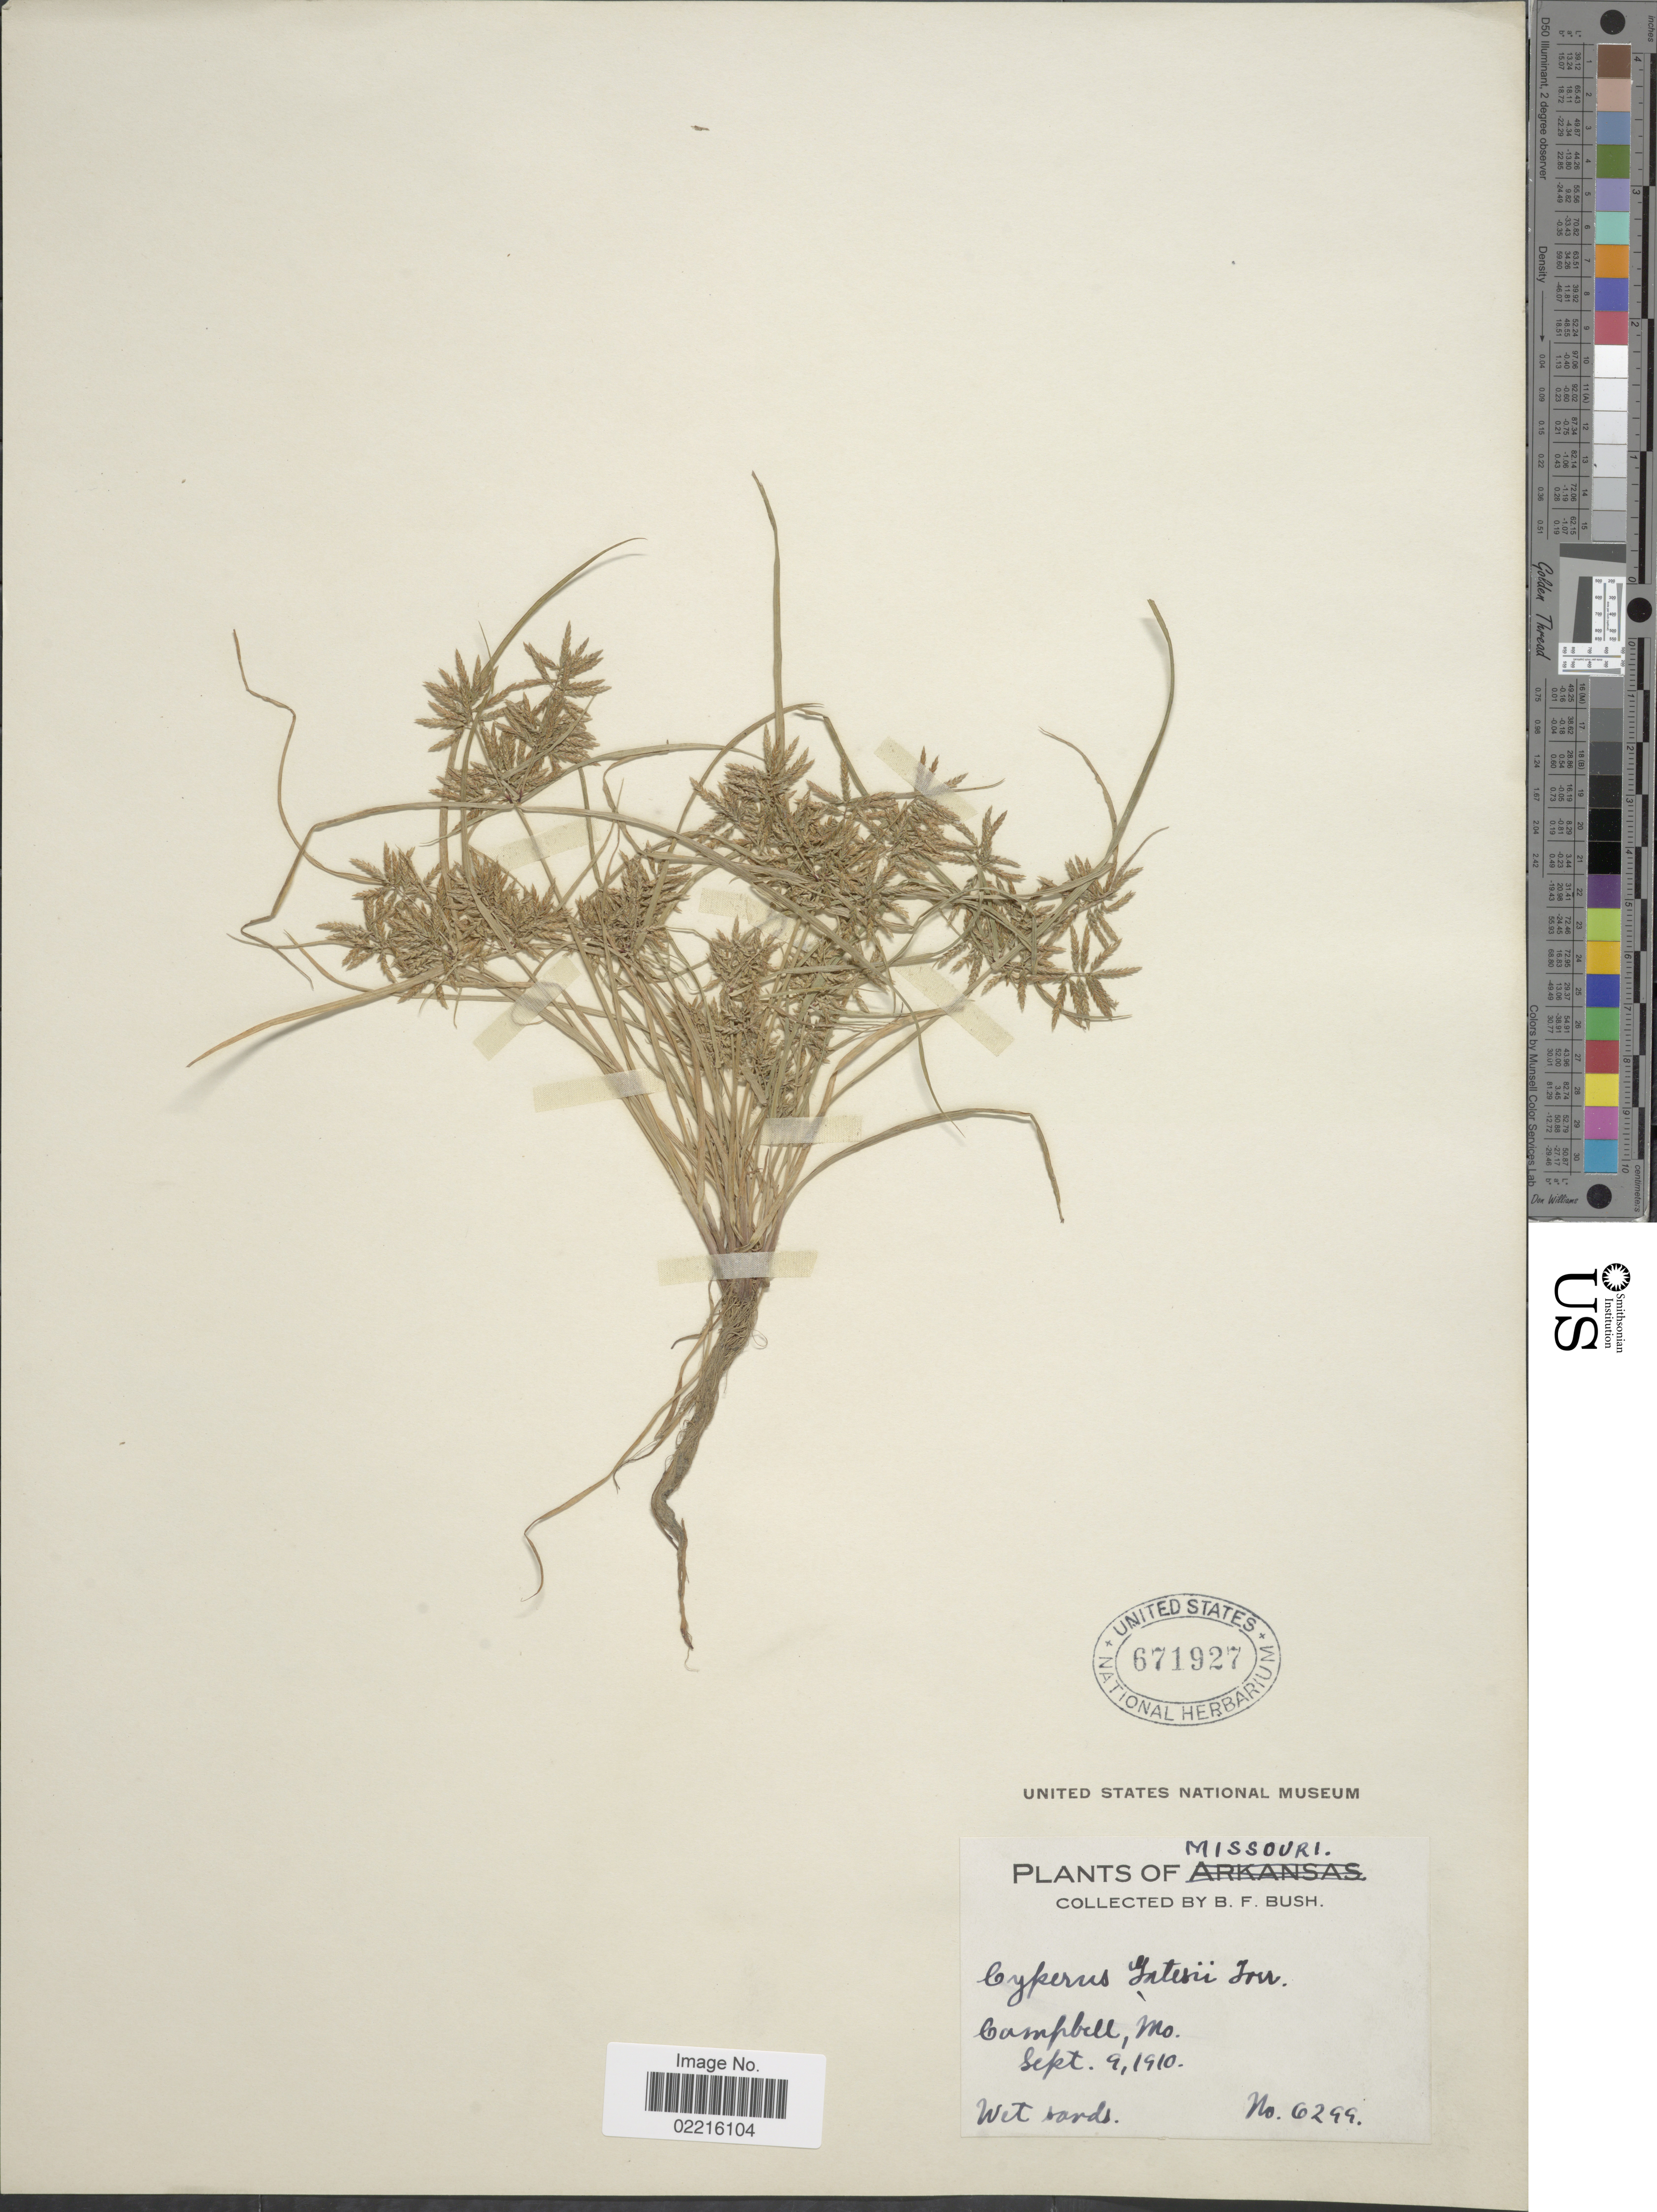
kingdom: Plantae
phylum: Tracheophyta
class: Liliopsida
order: Poales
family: Cyperaceae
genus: Cyperus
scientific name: Cyperus polystachyos var. texensis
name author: (Torr.) Fernald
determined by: Strong, Mark T., (BOT), Smithsonian Institution - National Museum of Natural History (UNITED STATES)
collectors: B. F. Bush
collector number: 6299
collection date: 1910-09-09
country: United States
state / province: Missouri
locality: Campbell, Wet sands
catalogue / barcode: US 671927